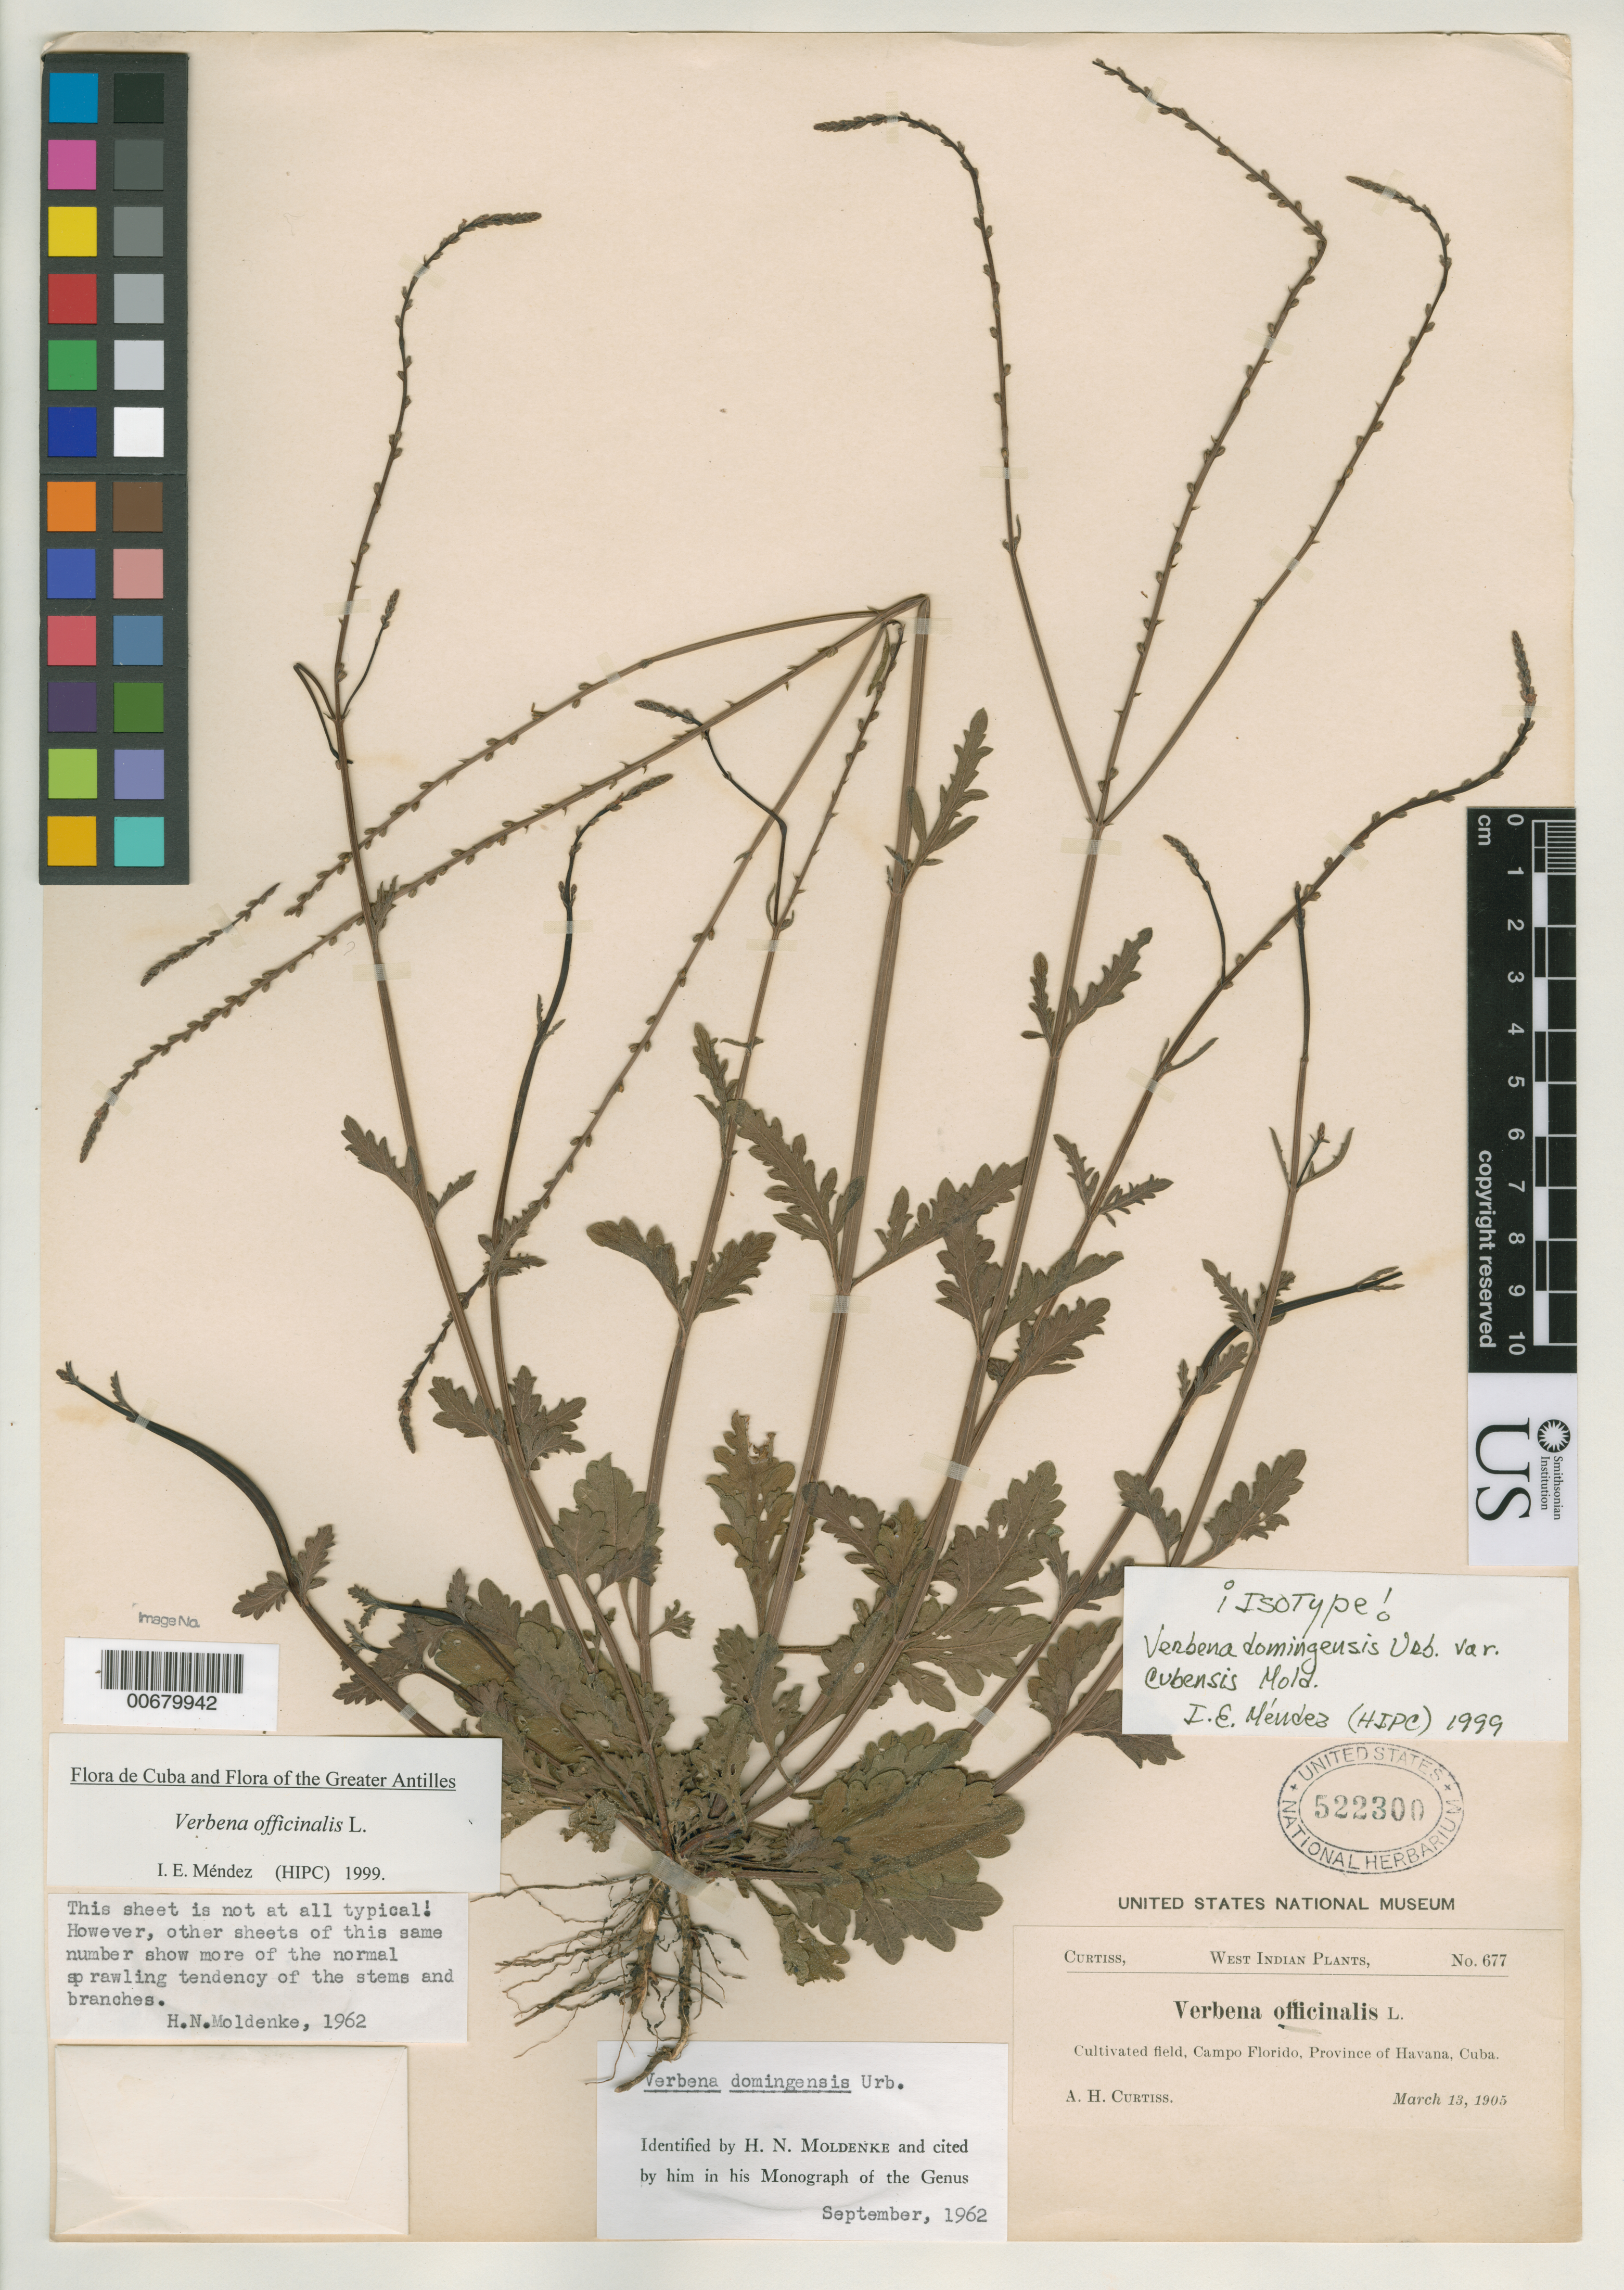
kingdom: Plantae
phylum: Tracheophyta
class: Magnoliopsida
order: Lamiales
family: Verbenaceae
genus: Verbena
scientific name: Verbena domingensis var. cubensis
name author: Moldenke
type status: Isotype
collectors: A. H. Curtiss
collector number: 677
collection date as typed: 13 Mar 1905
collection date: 1905-03-13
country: Cuba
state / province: La Habana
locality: Campo Florido, Province of Havana.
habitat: Cultivated field.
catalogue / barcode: US 522300